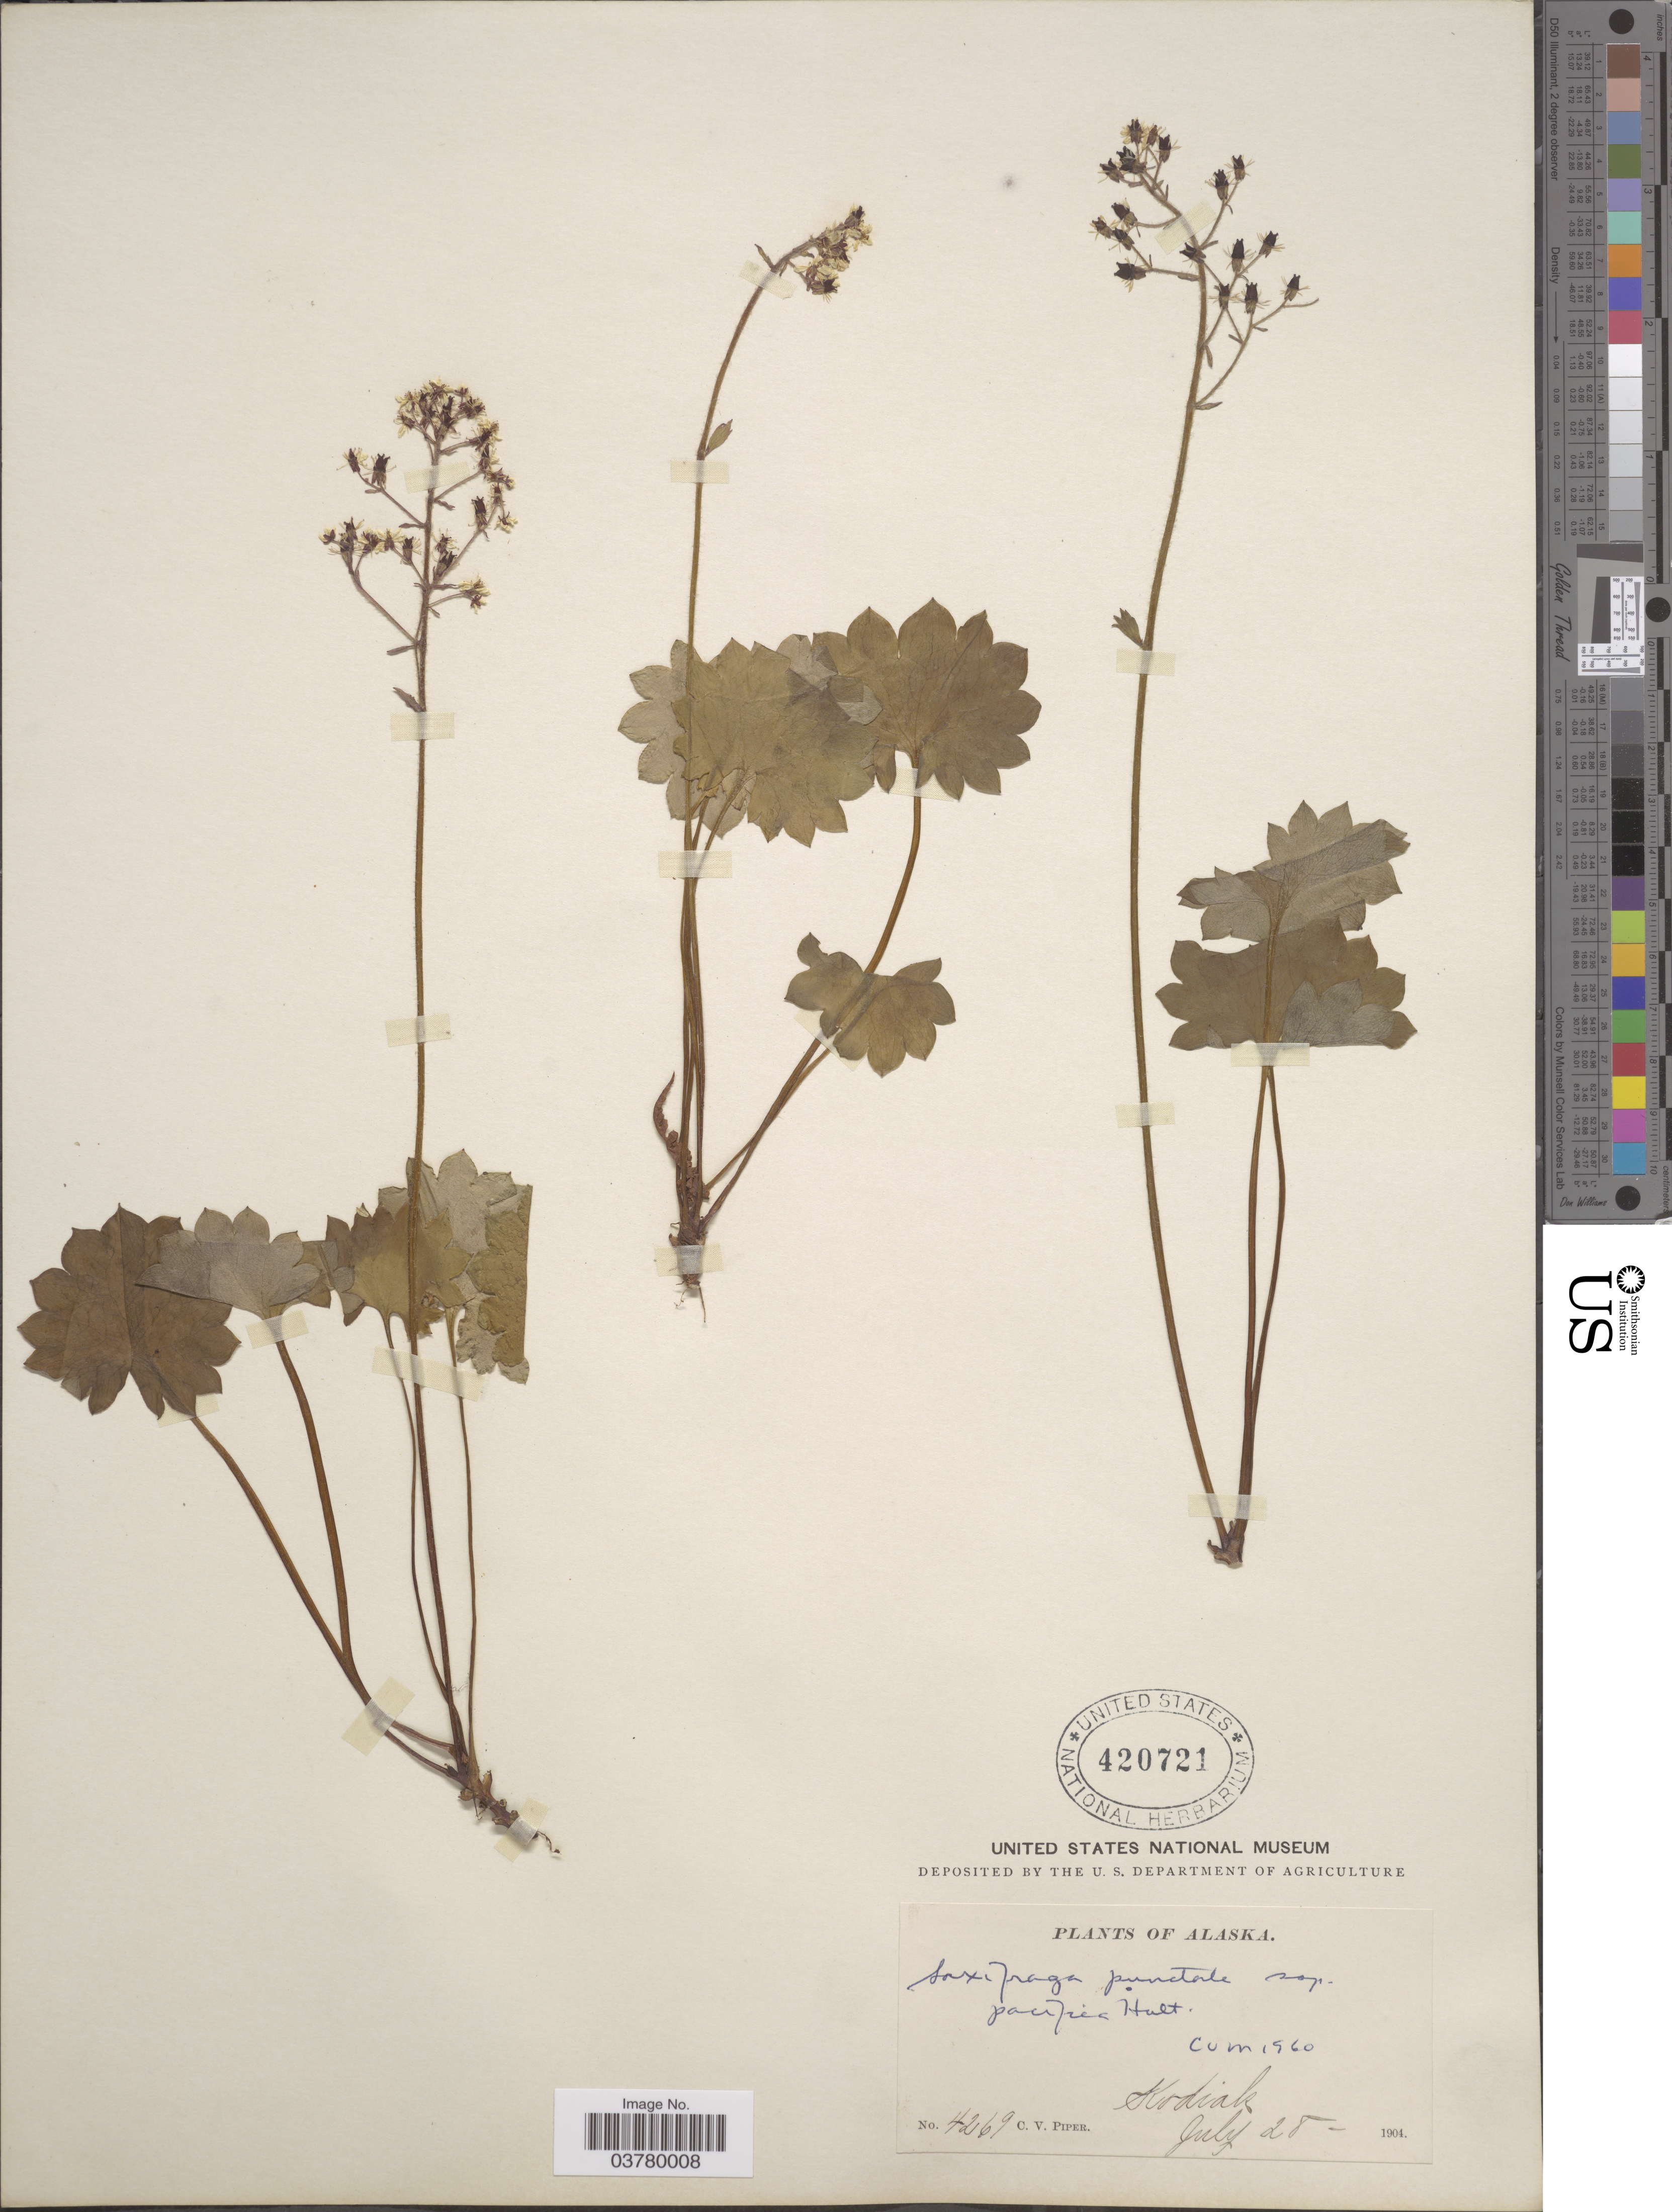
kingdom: Plantae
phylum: Tracheophyta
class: Magnoliopsida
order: Saxifragales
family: Saxifragaceae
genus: Micranthes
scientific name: Micranthes nelsoniana var. porsildiana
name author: (Calder & Savile) Gornall & H. Ohba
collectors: C. V. Piper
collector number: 4269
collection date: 1904-07-28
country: United States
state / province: Alaska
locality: Kodiak.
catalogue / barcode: US 420721